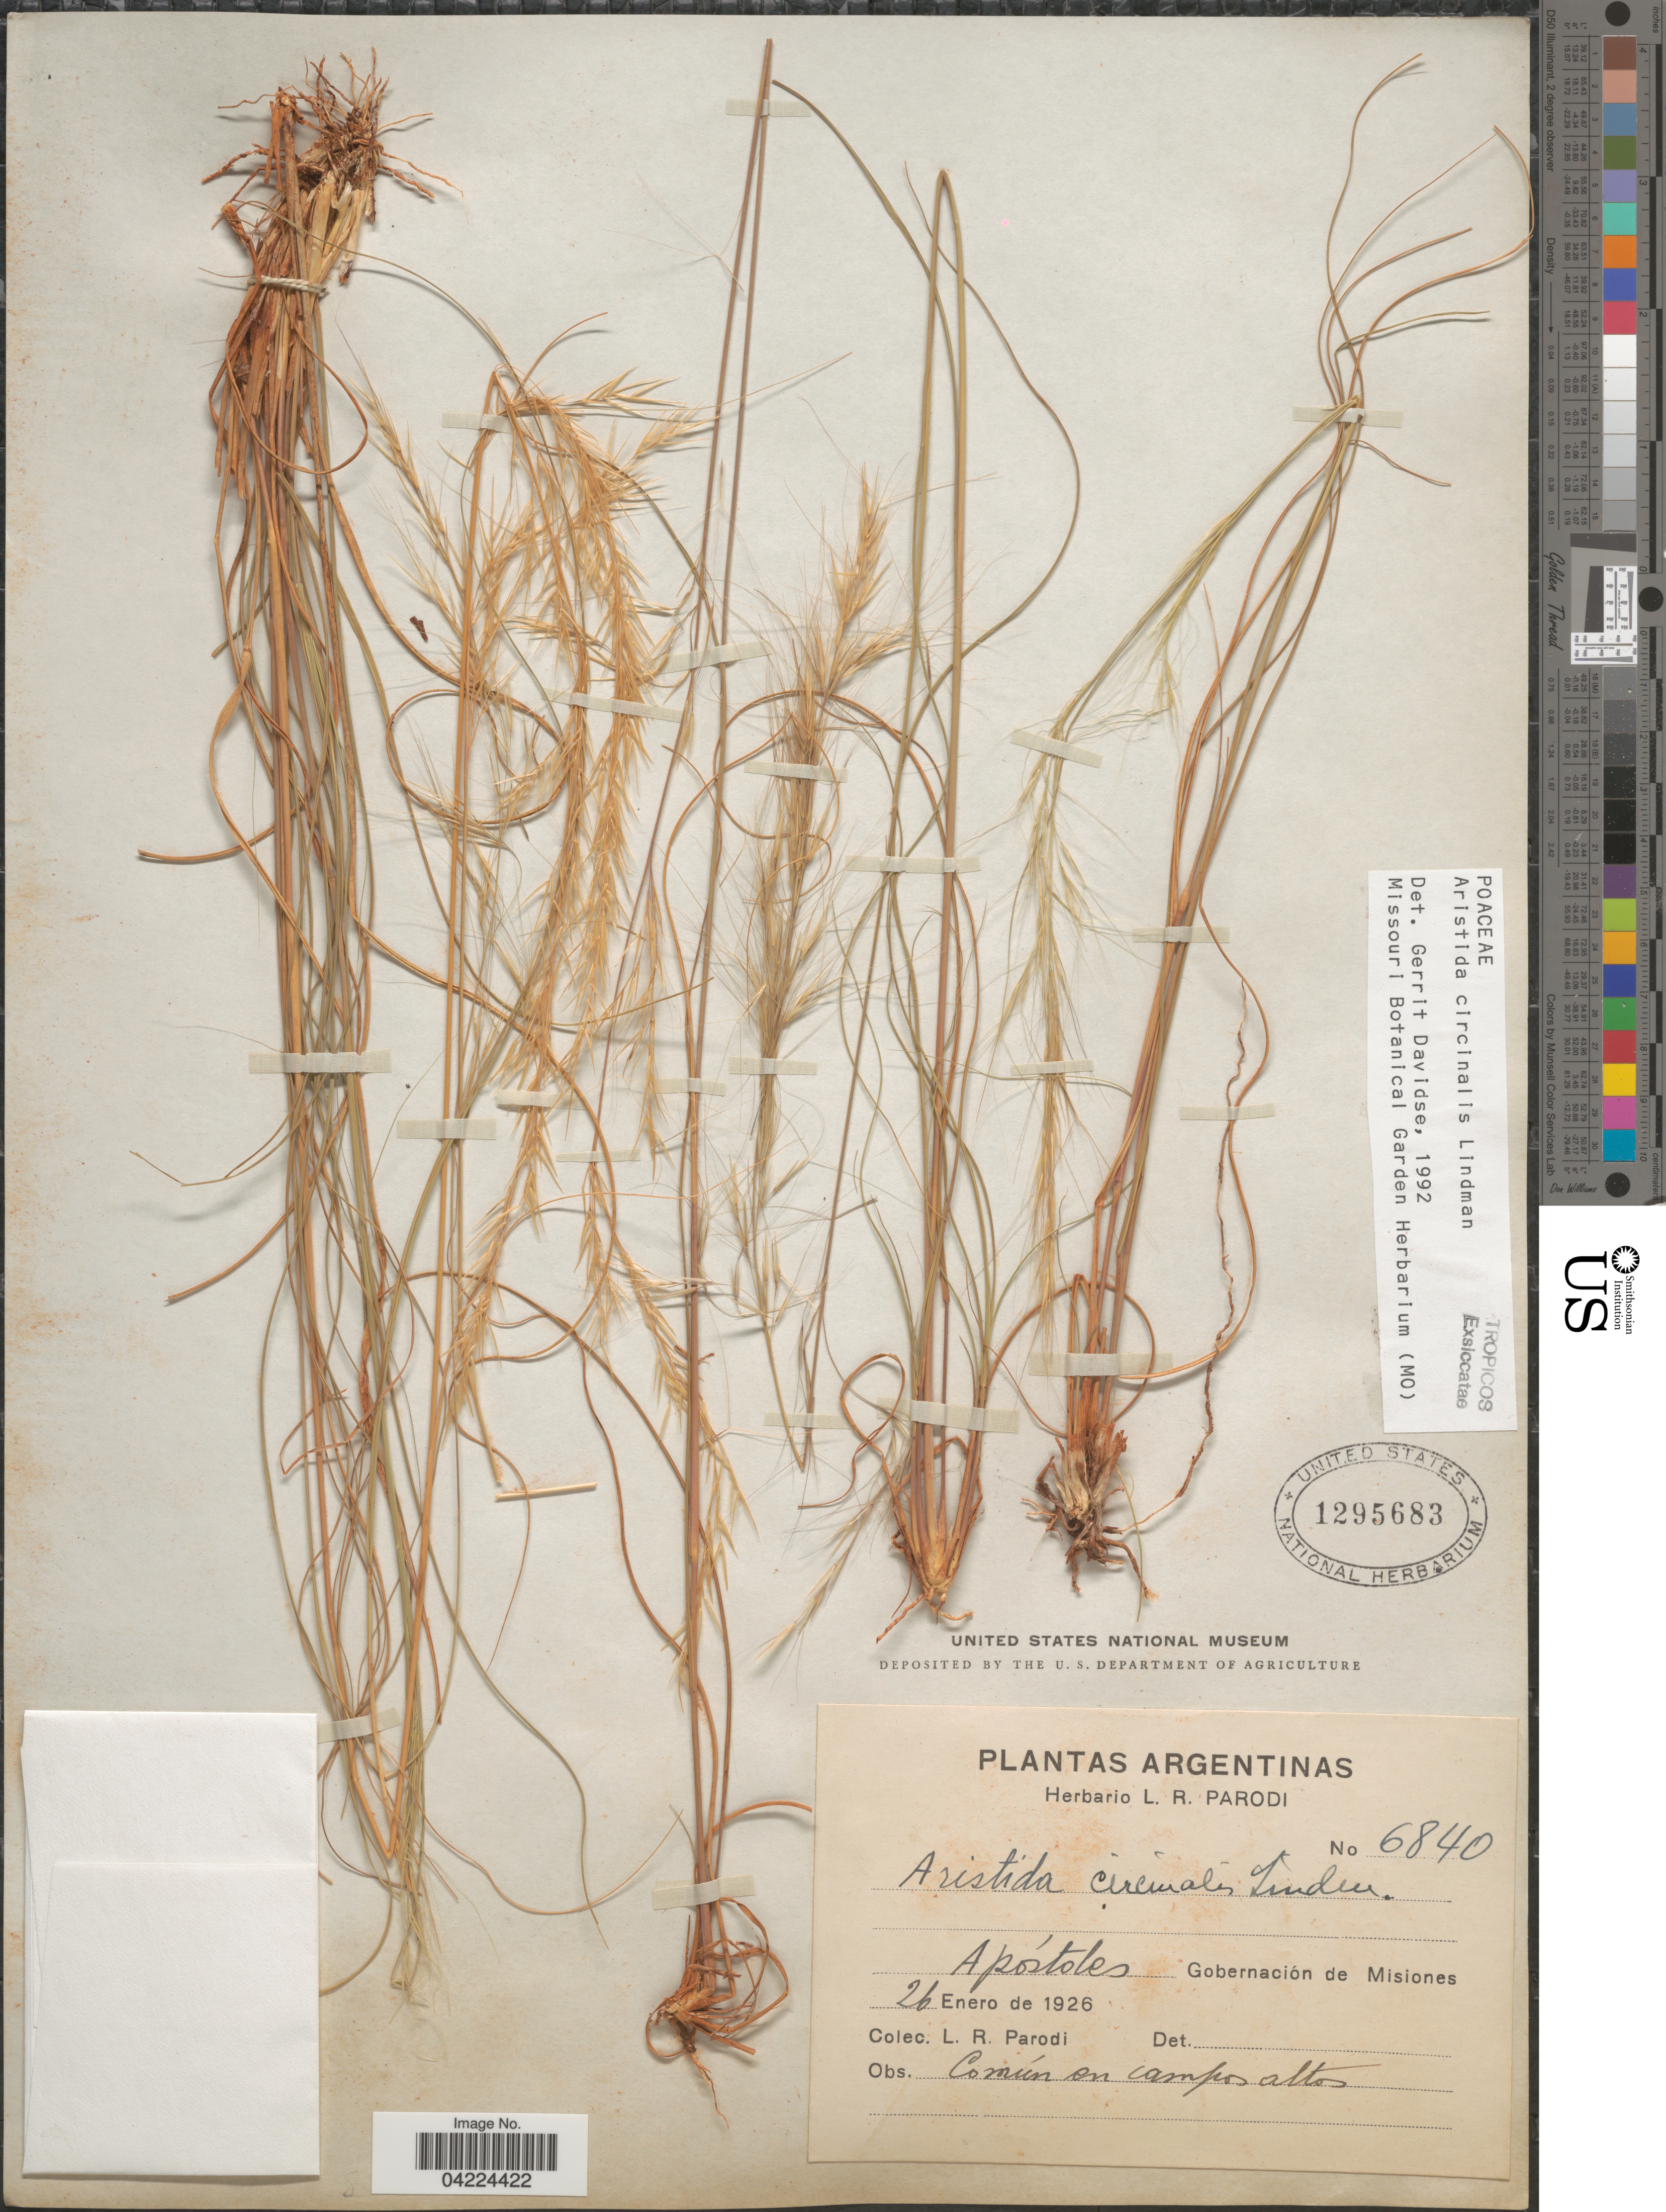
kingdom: Plantae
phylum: Tracheophyta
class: Liliopsida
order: Poales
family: Poaceae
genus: Aristida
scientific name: Aristida circinalis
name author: Lindm.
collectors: L. R. Parodi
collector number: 6840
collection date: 1926-01-26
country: Argentina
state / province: Misiones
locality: Apóstoles Gobernación de Misiones.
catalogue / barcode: US 1295683